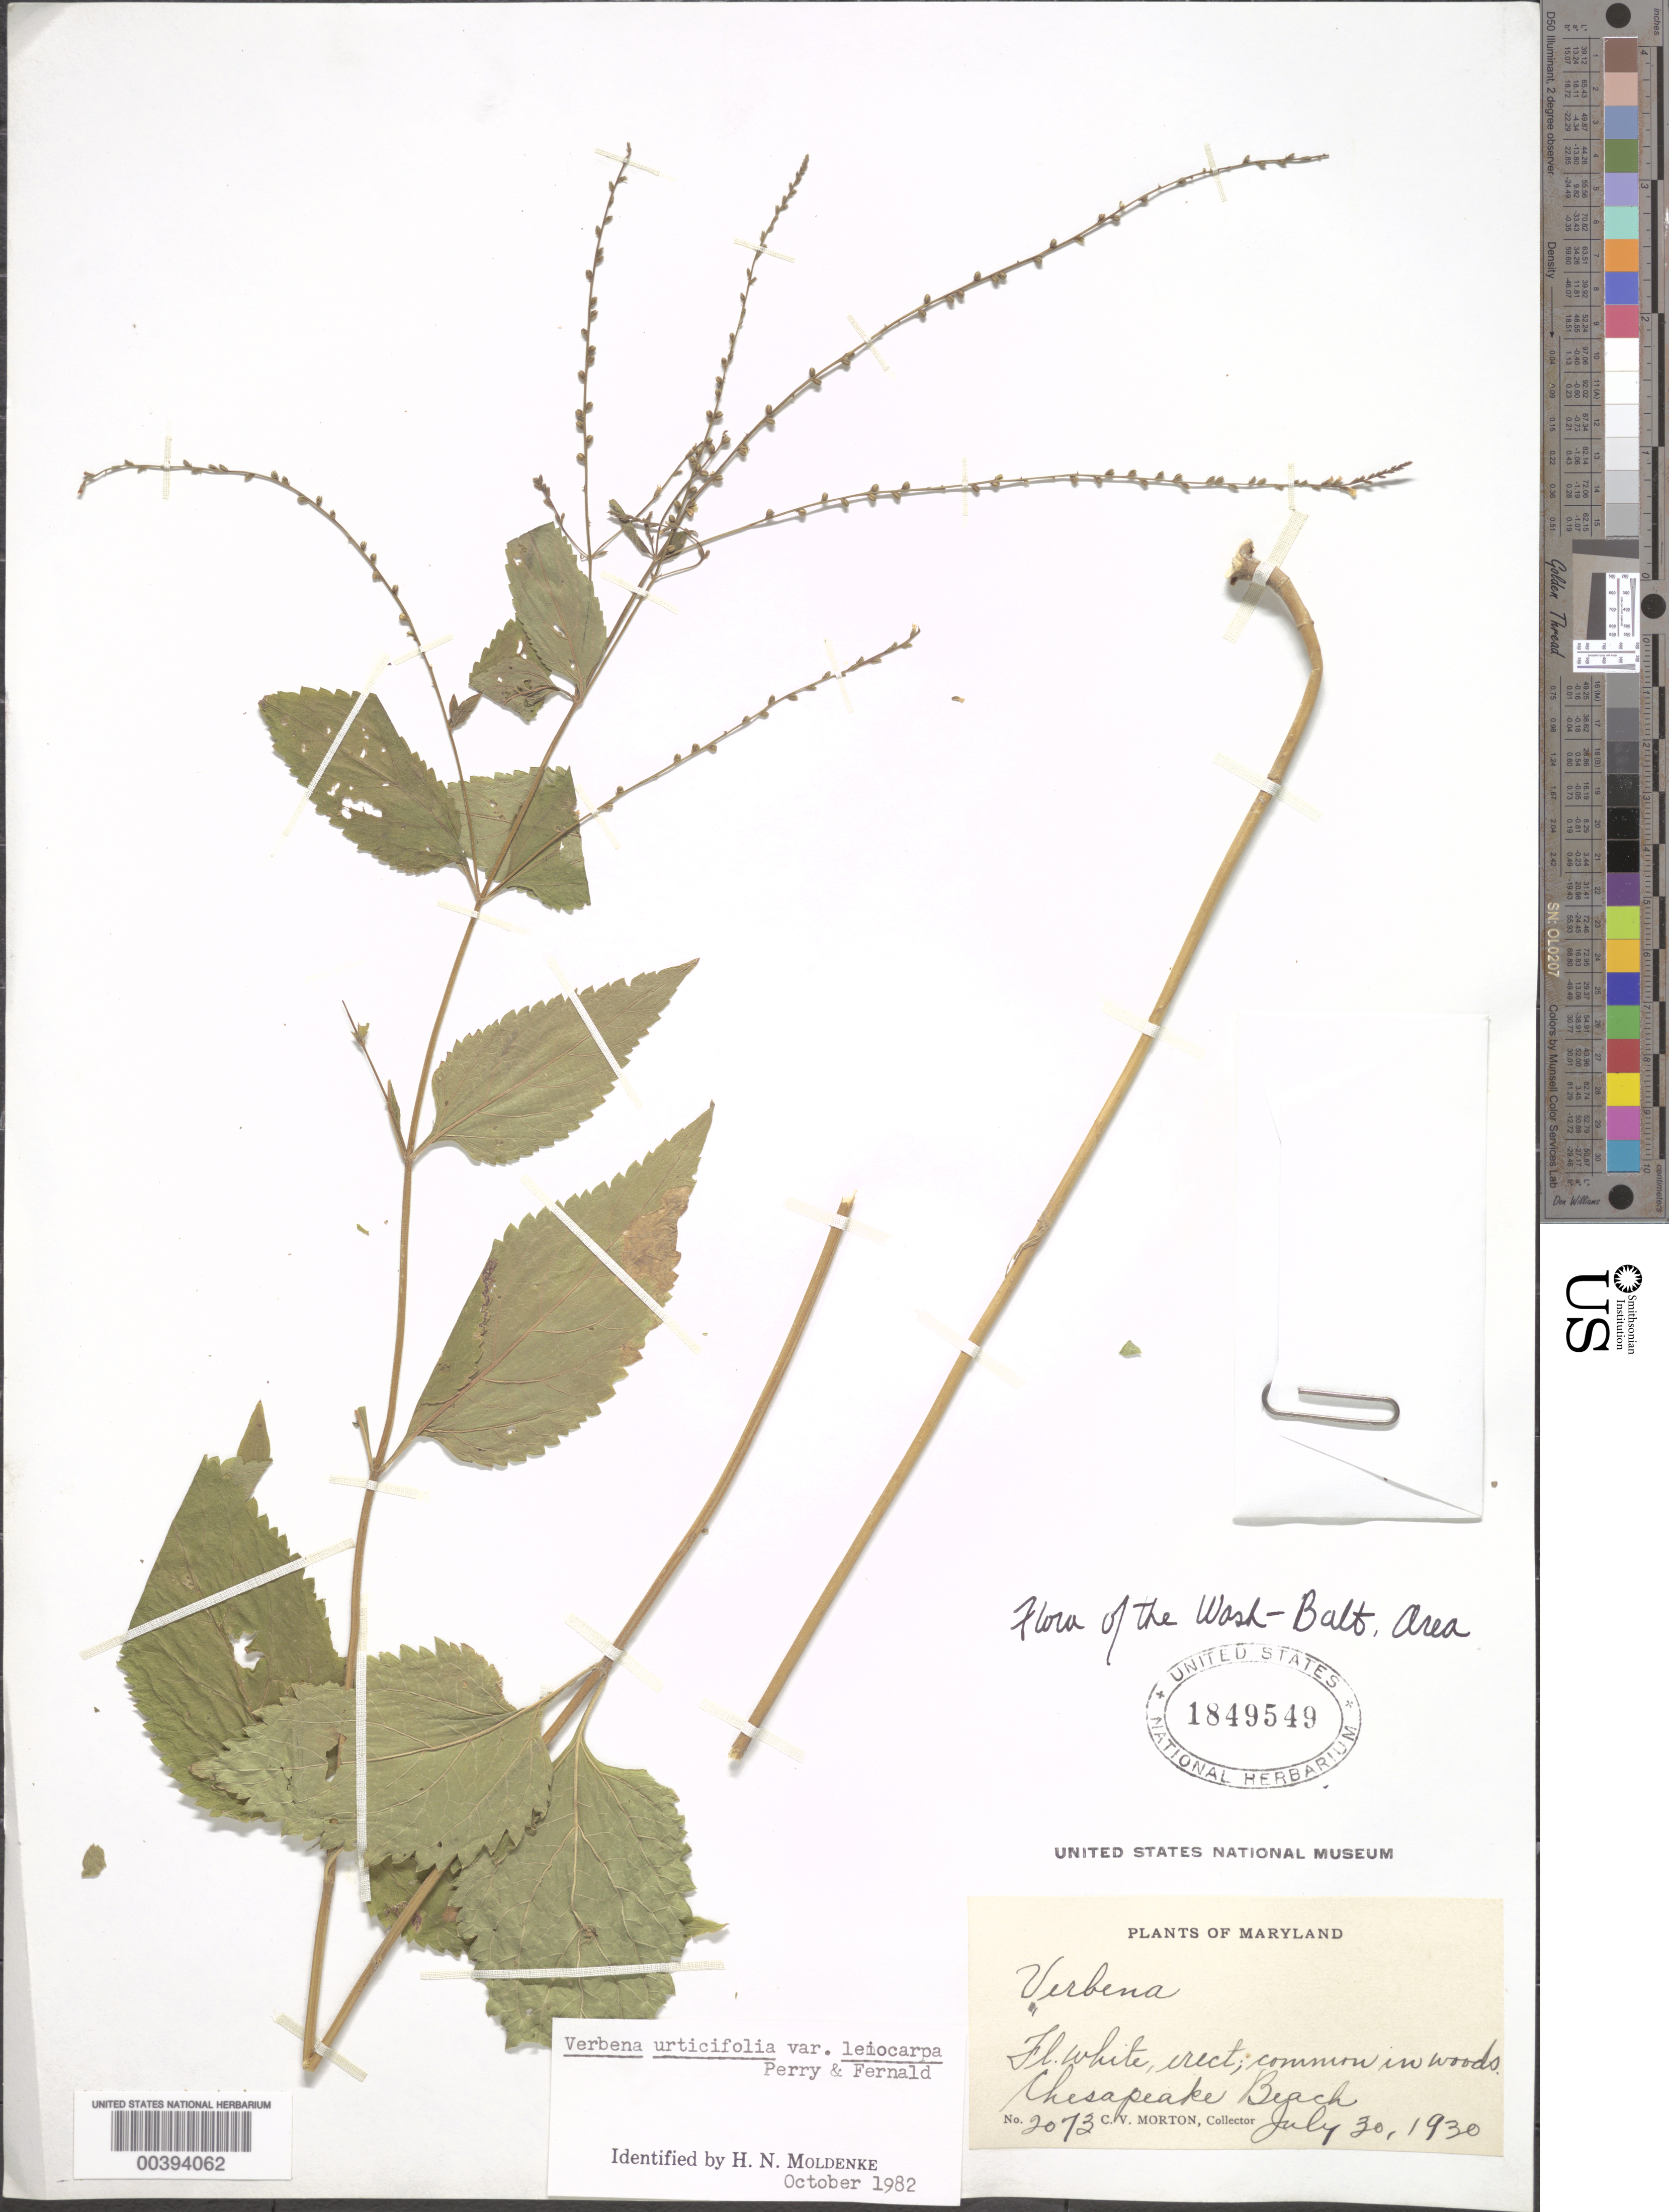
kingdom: Plantae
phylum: Tracheophyta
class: Magnoliopsida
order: Lamiales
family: Verbenaceae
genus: Verbena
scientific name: Verbena urticifolia var. leiocarpa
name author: L.M. Perry & Fernald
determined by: Moldenke, H. N.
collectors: C. V. Morton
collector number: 2073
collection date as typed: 30 Jul 1930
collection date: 1930-07-30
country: United States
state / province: Maryland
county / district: Calvert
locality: Chesapeake Beach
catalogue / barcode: US 1849549